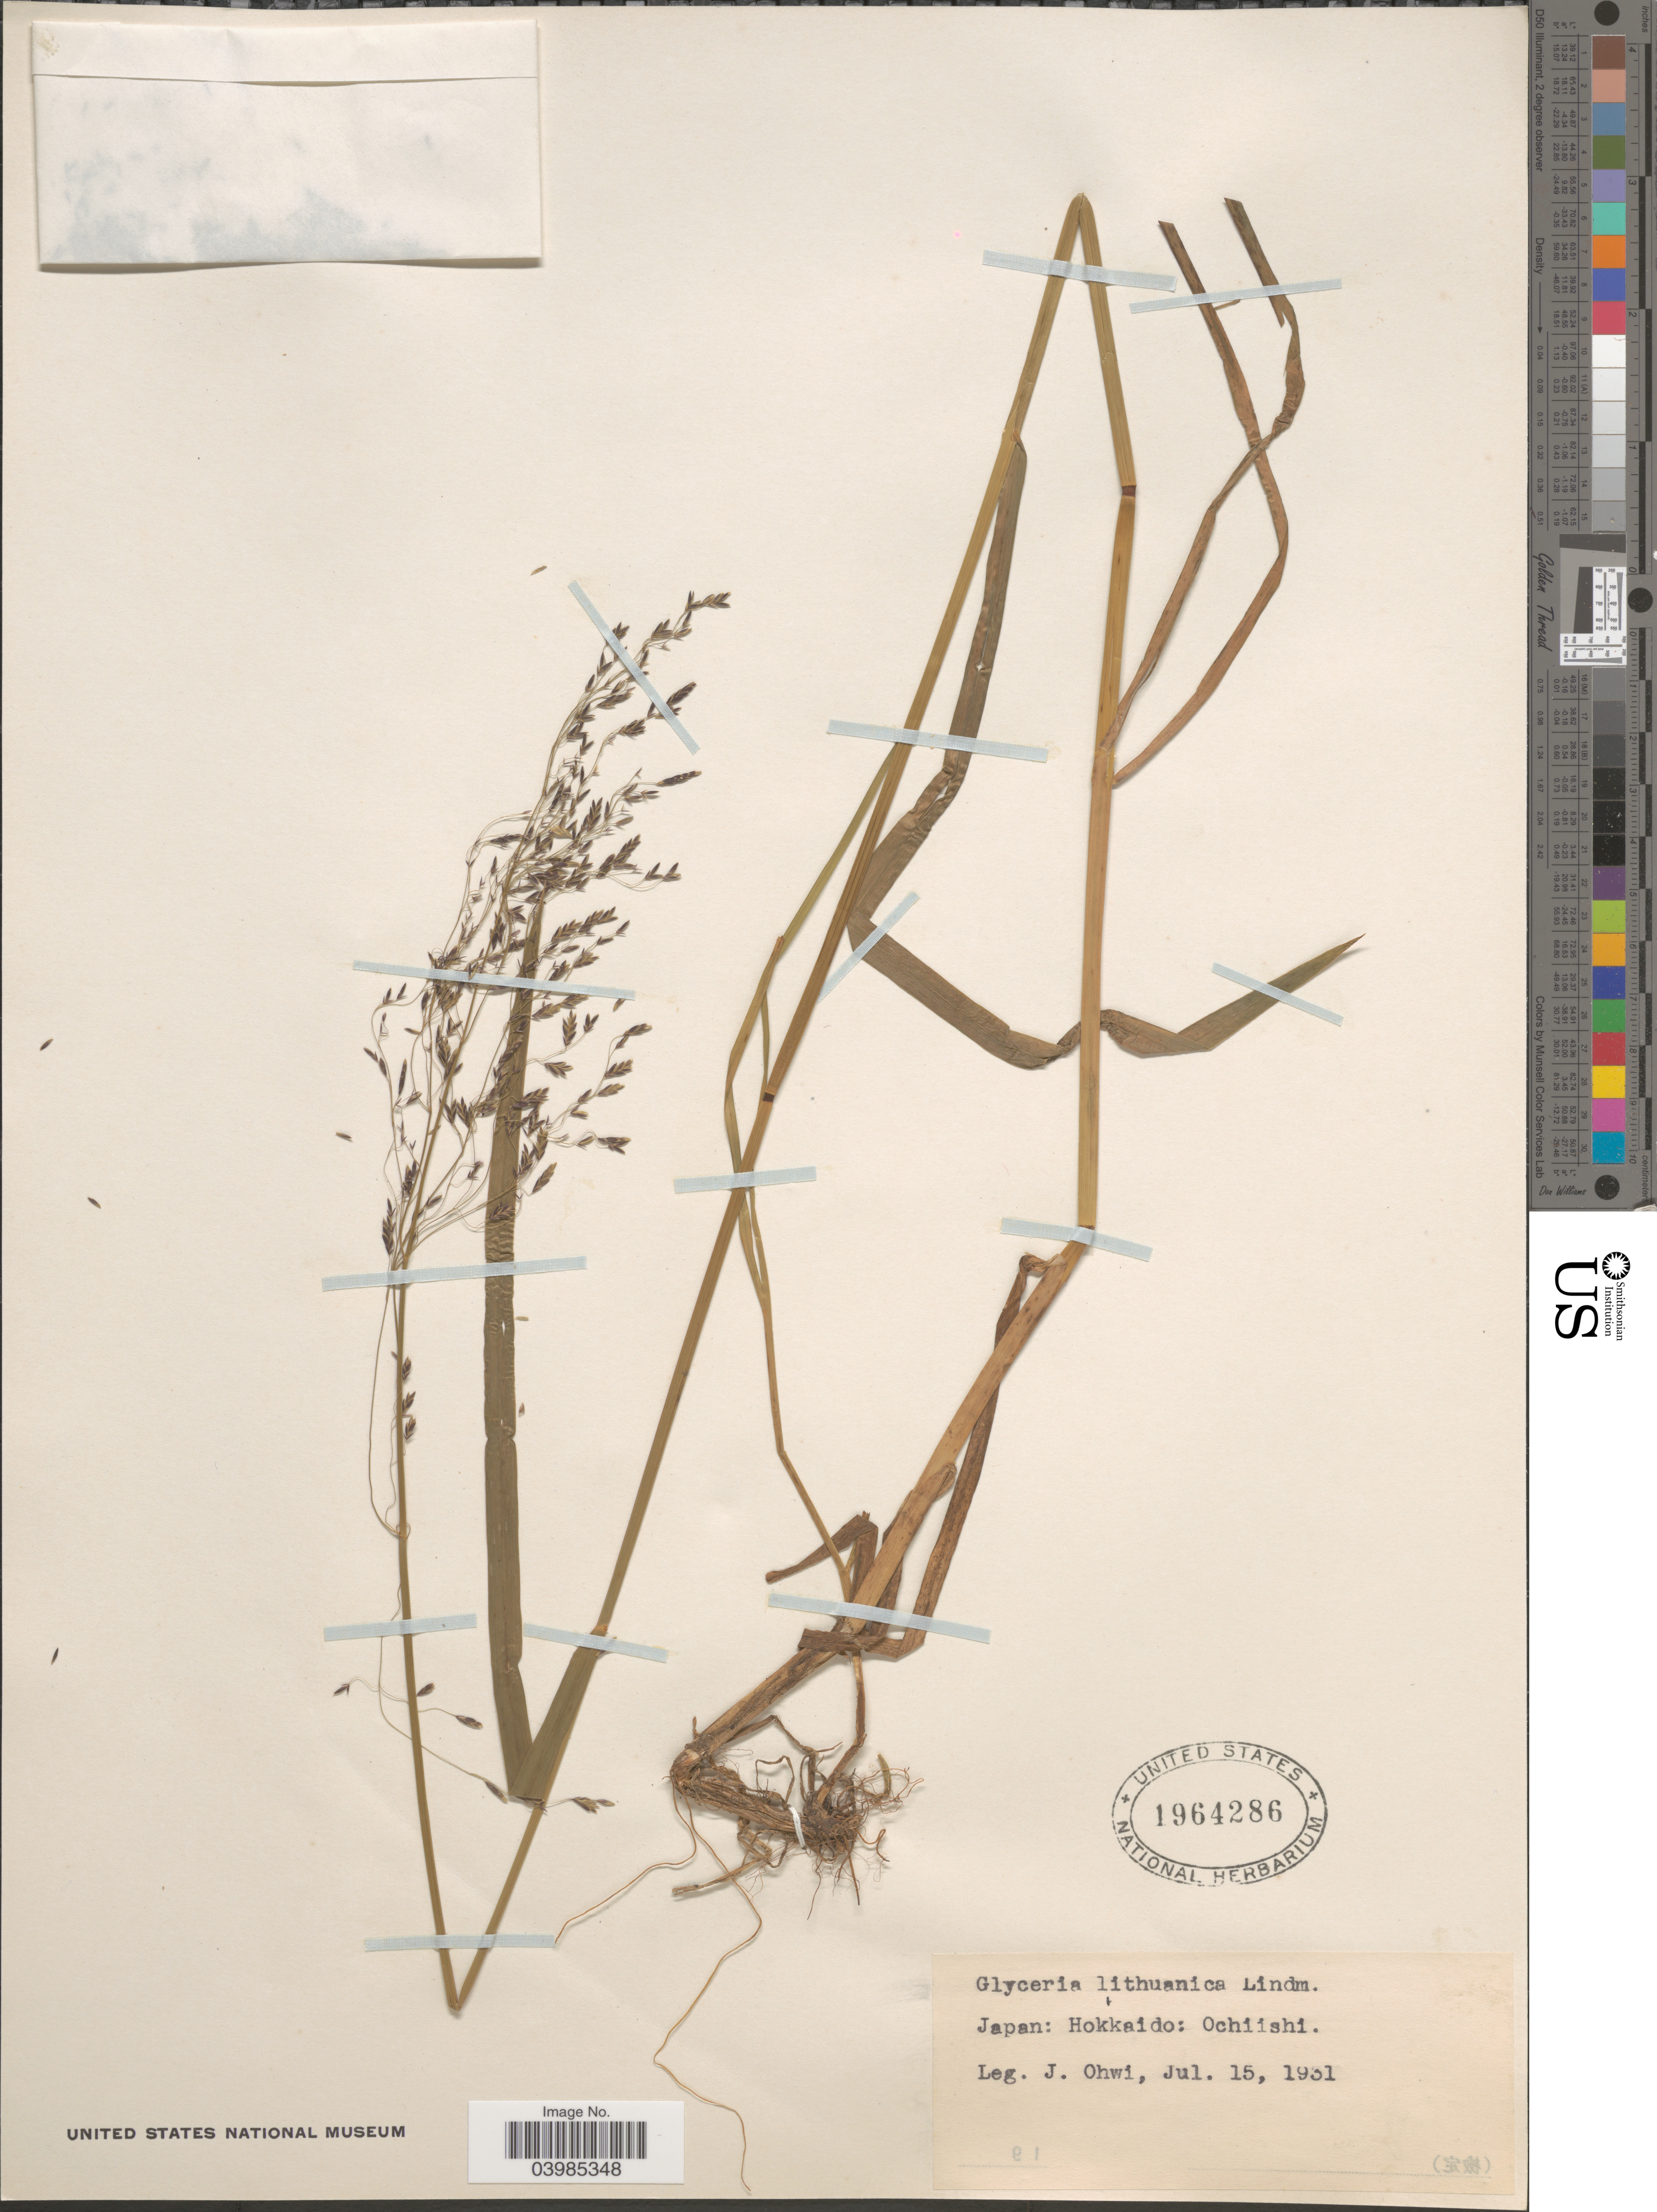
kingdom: Plantae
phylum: Tracheophyta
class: Liliopsida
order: Poales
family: Poaceae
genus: Glyceria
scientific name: Glyceria lithuanica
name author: (Gorski) Gorski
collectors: J. Ohwi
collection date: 1931-07-15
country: Japan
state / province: Hokkaidō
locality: Ochiishi.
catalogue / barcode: US 1964286